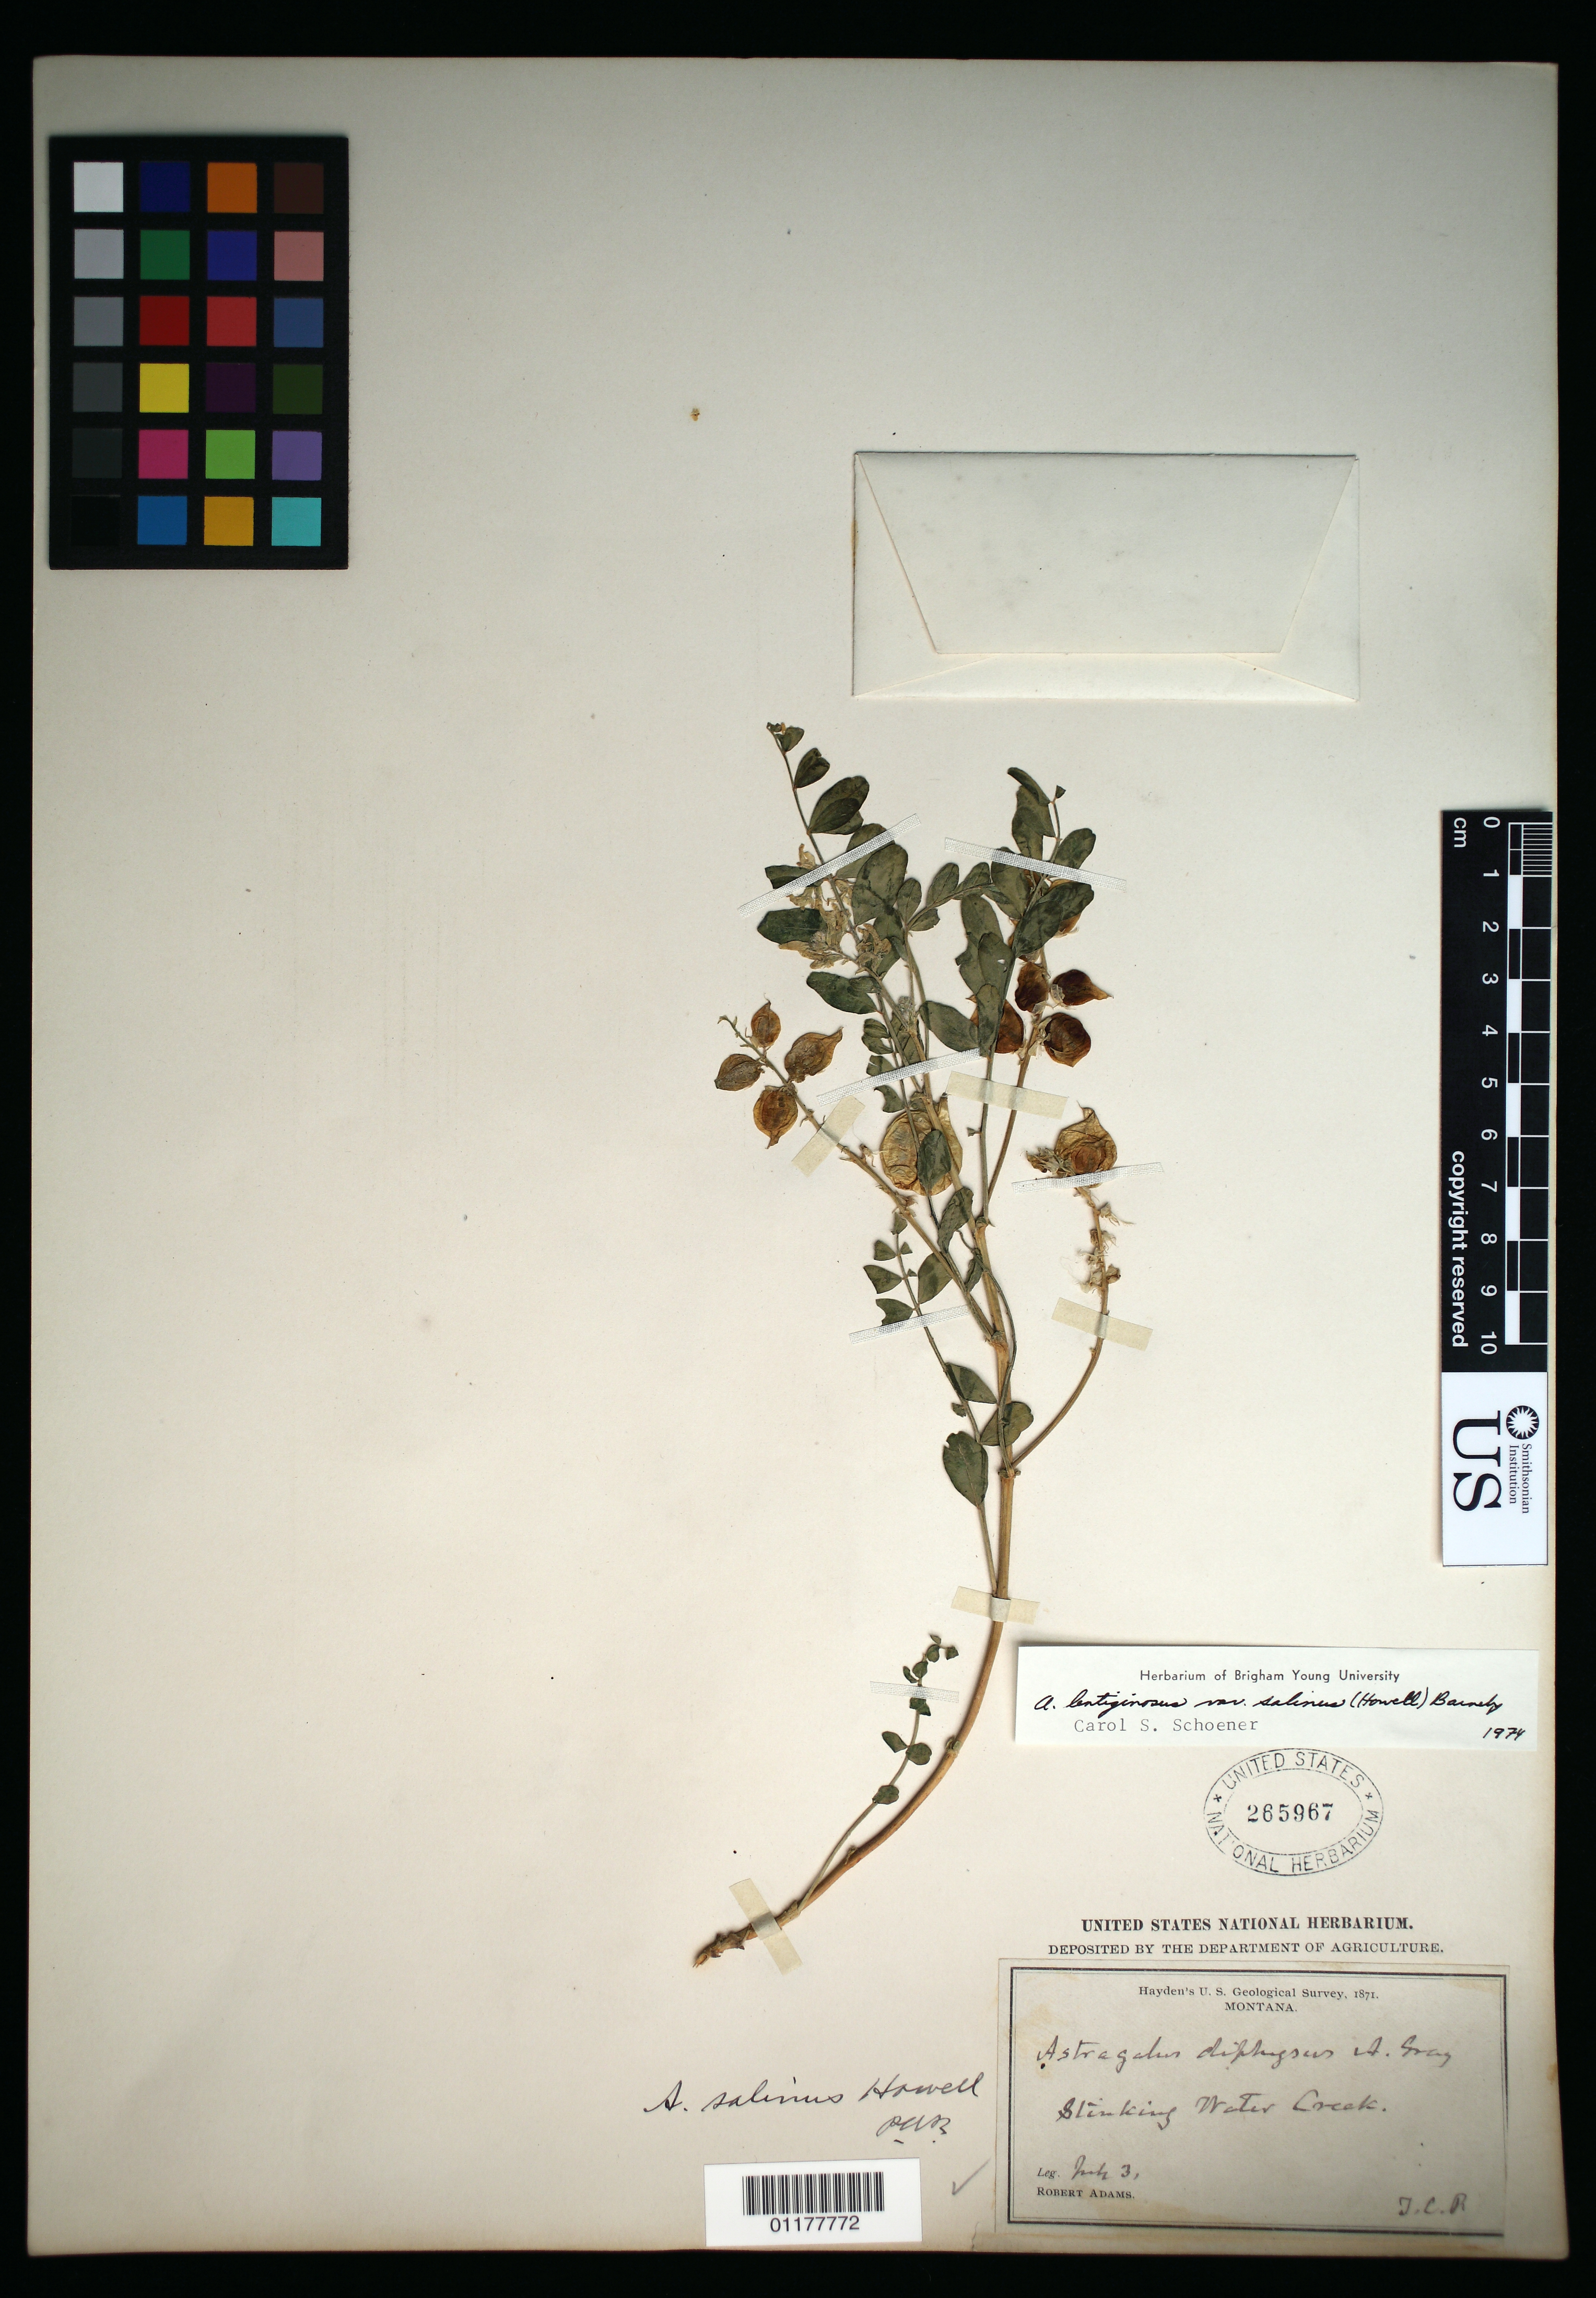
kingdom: Plantae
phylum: Tracheophyta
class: Magnoliopsida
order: Fabales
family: Fabaceae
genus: Astragalus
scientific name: Astragalus lentiginosus var. salinus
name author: (Howell) Barneby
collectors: R. Adams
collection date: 1871-07-03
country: United States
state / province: Montana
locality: Stinking Water Creek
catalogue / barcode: US 265967